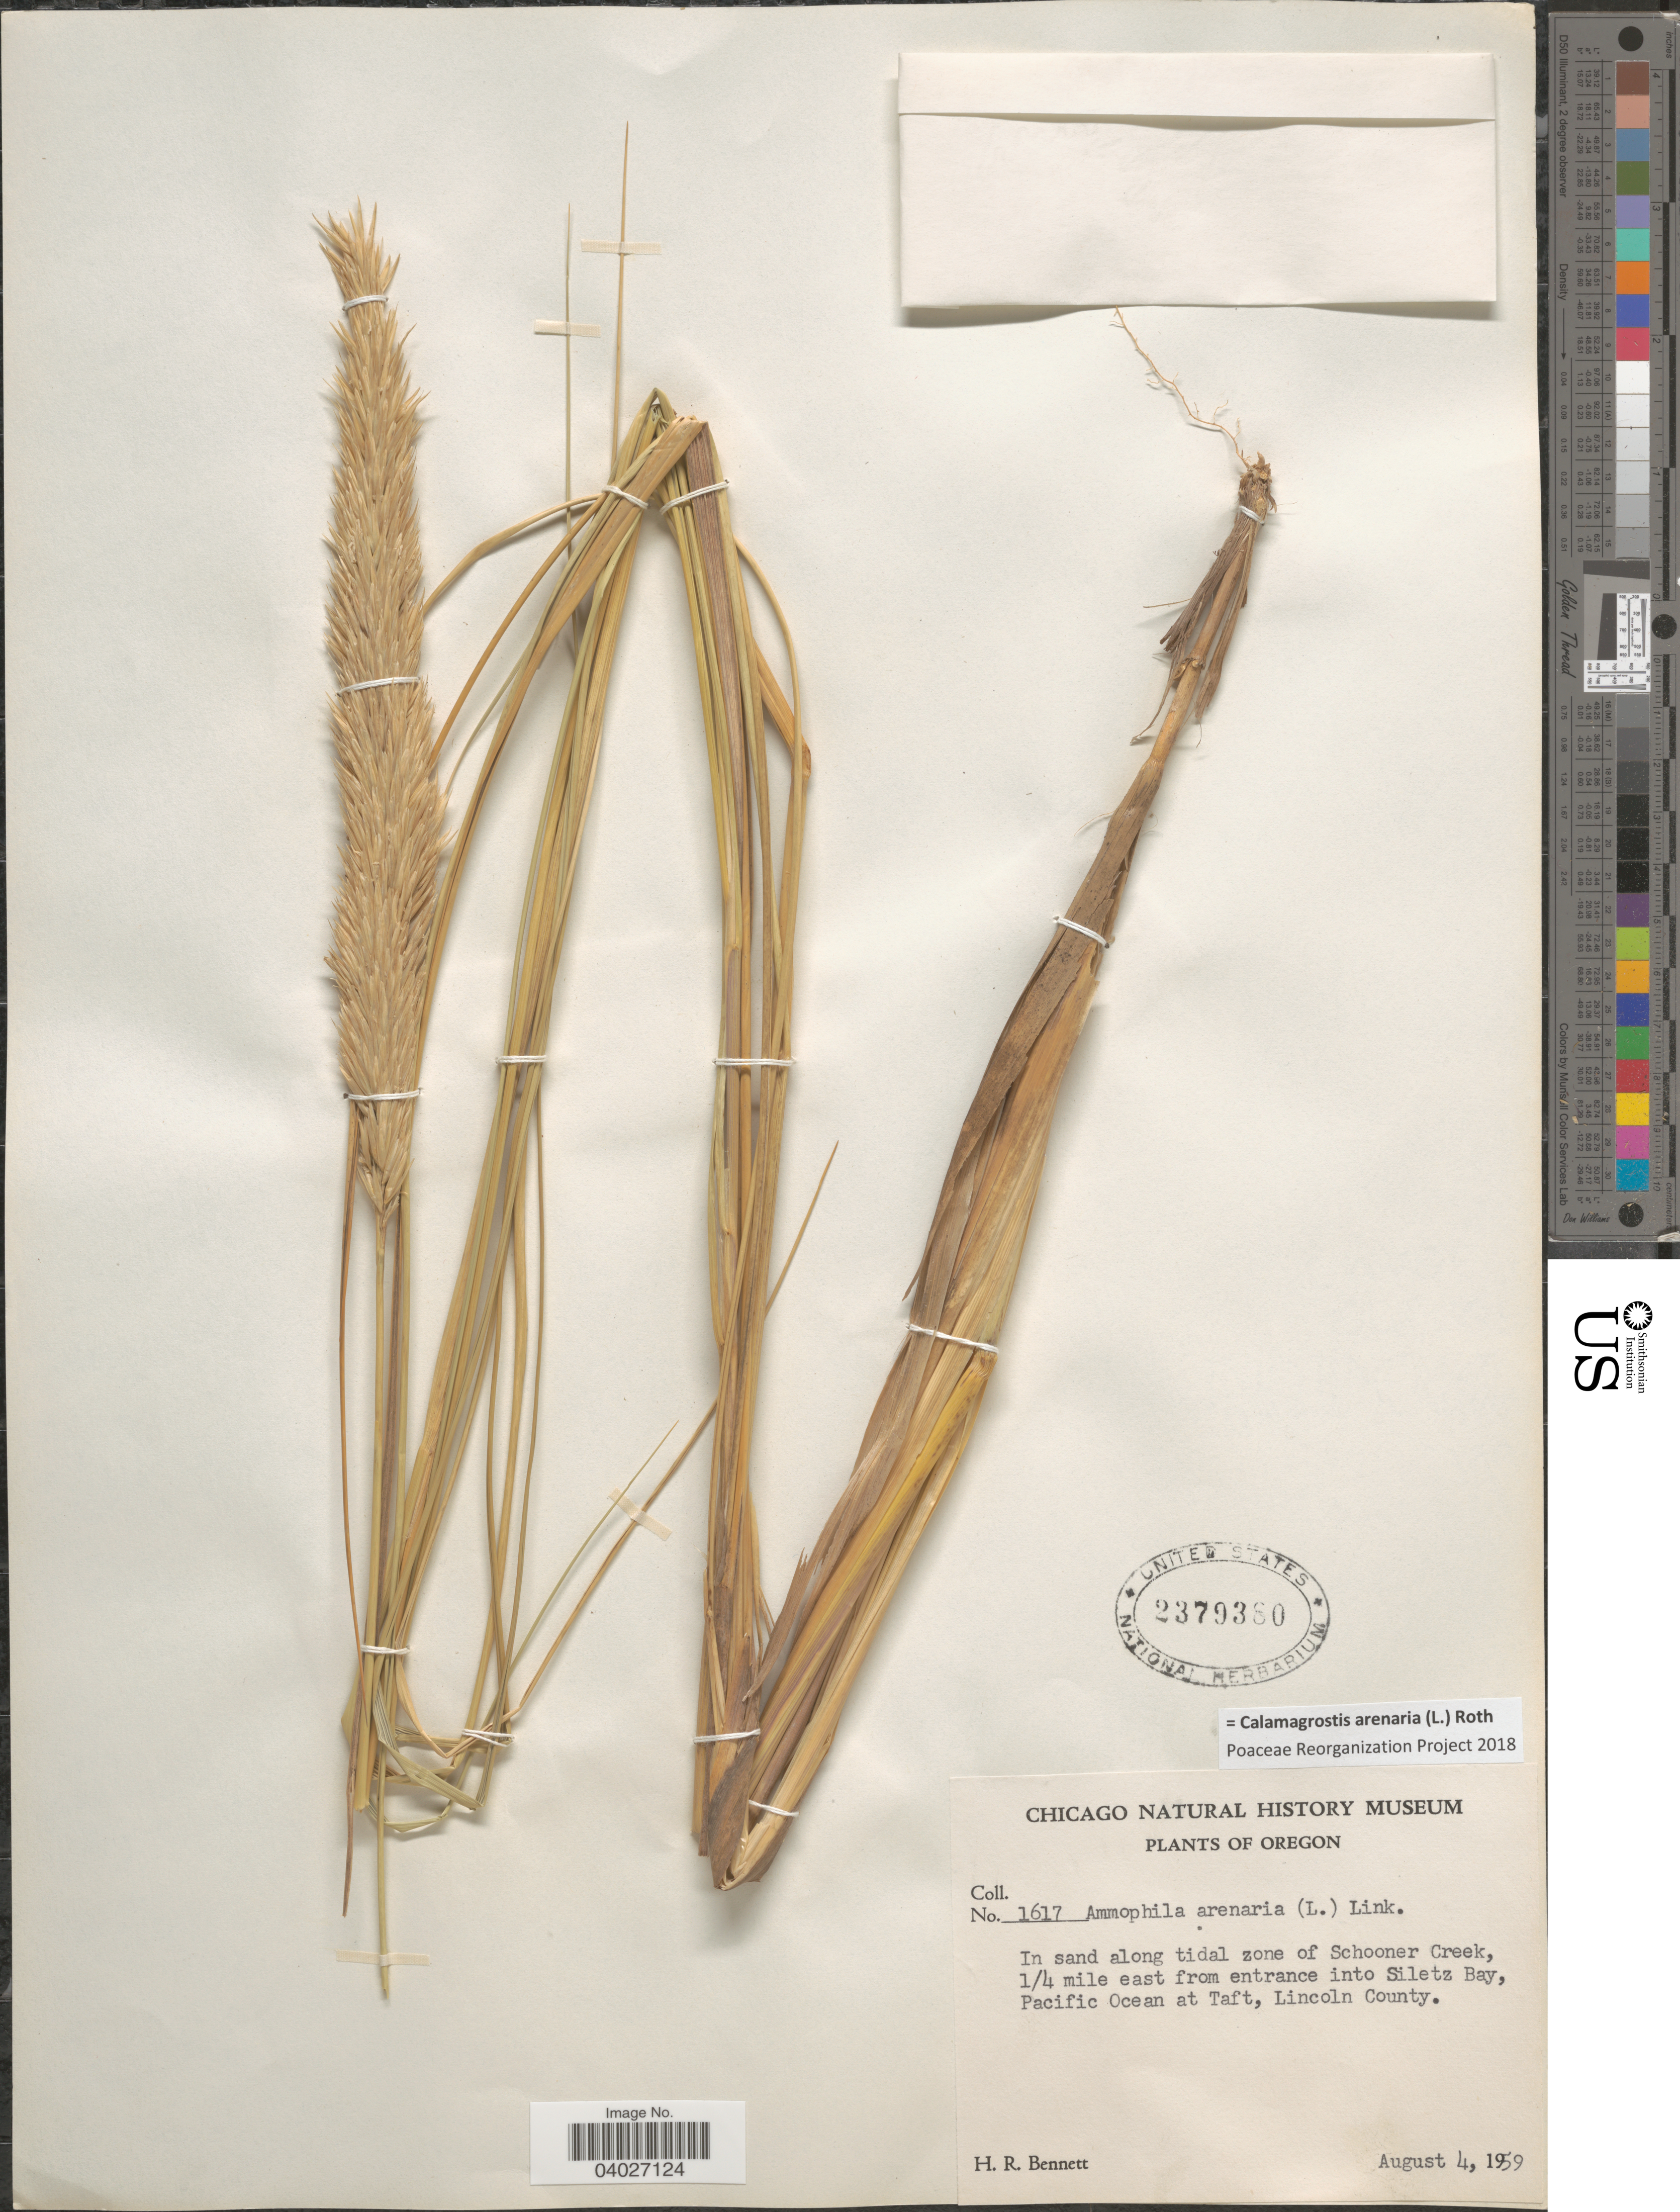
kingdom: Plantae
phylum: Tracheophyta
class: Liliopsida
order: Poales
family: Poaceae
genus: Calamagrostis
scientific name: Calamagrostis arenaria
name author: (L.) Roth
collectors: H. R. Bennett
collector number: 1617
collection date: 1959-08-04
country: United States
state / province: Oregon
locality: In sand along tidal zone of Schooner Creek, ¼ mile east from entrance into Siletz Bay, Pacific Ocean at Taft, Lincoln County.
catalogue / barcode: US 2379380